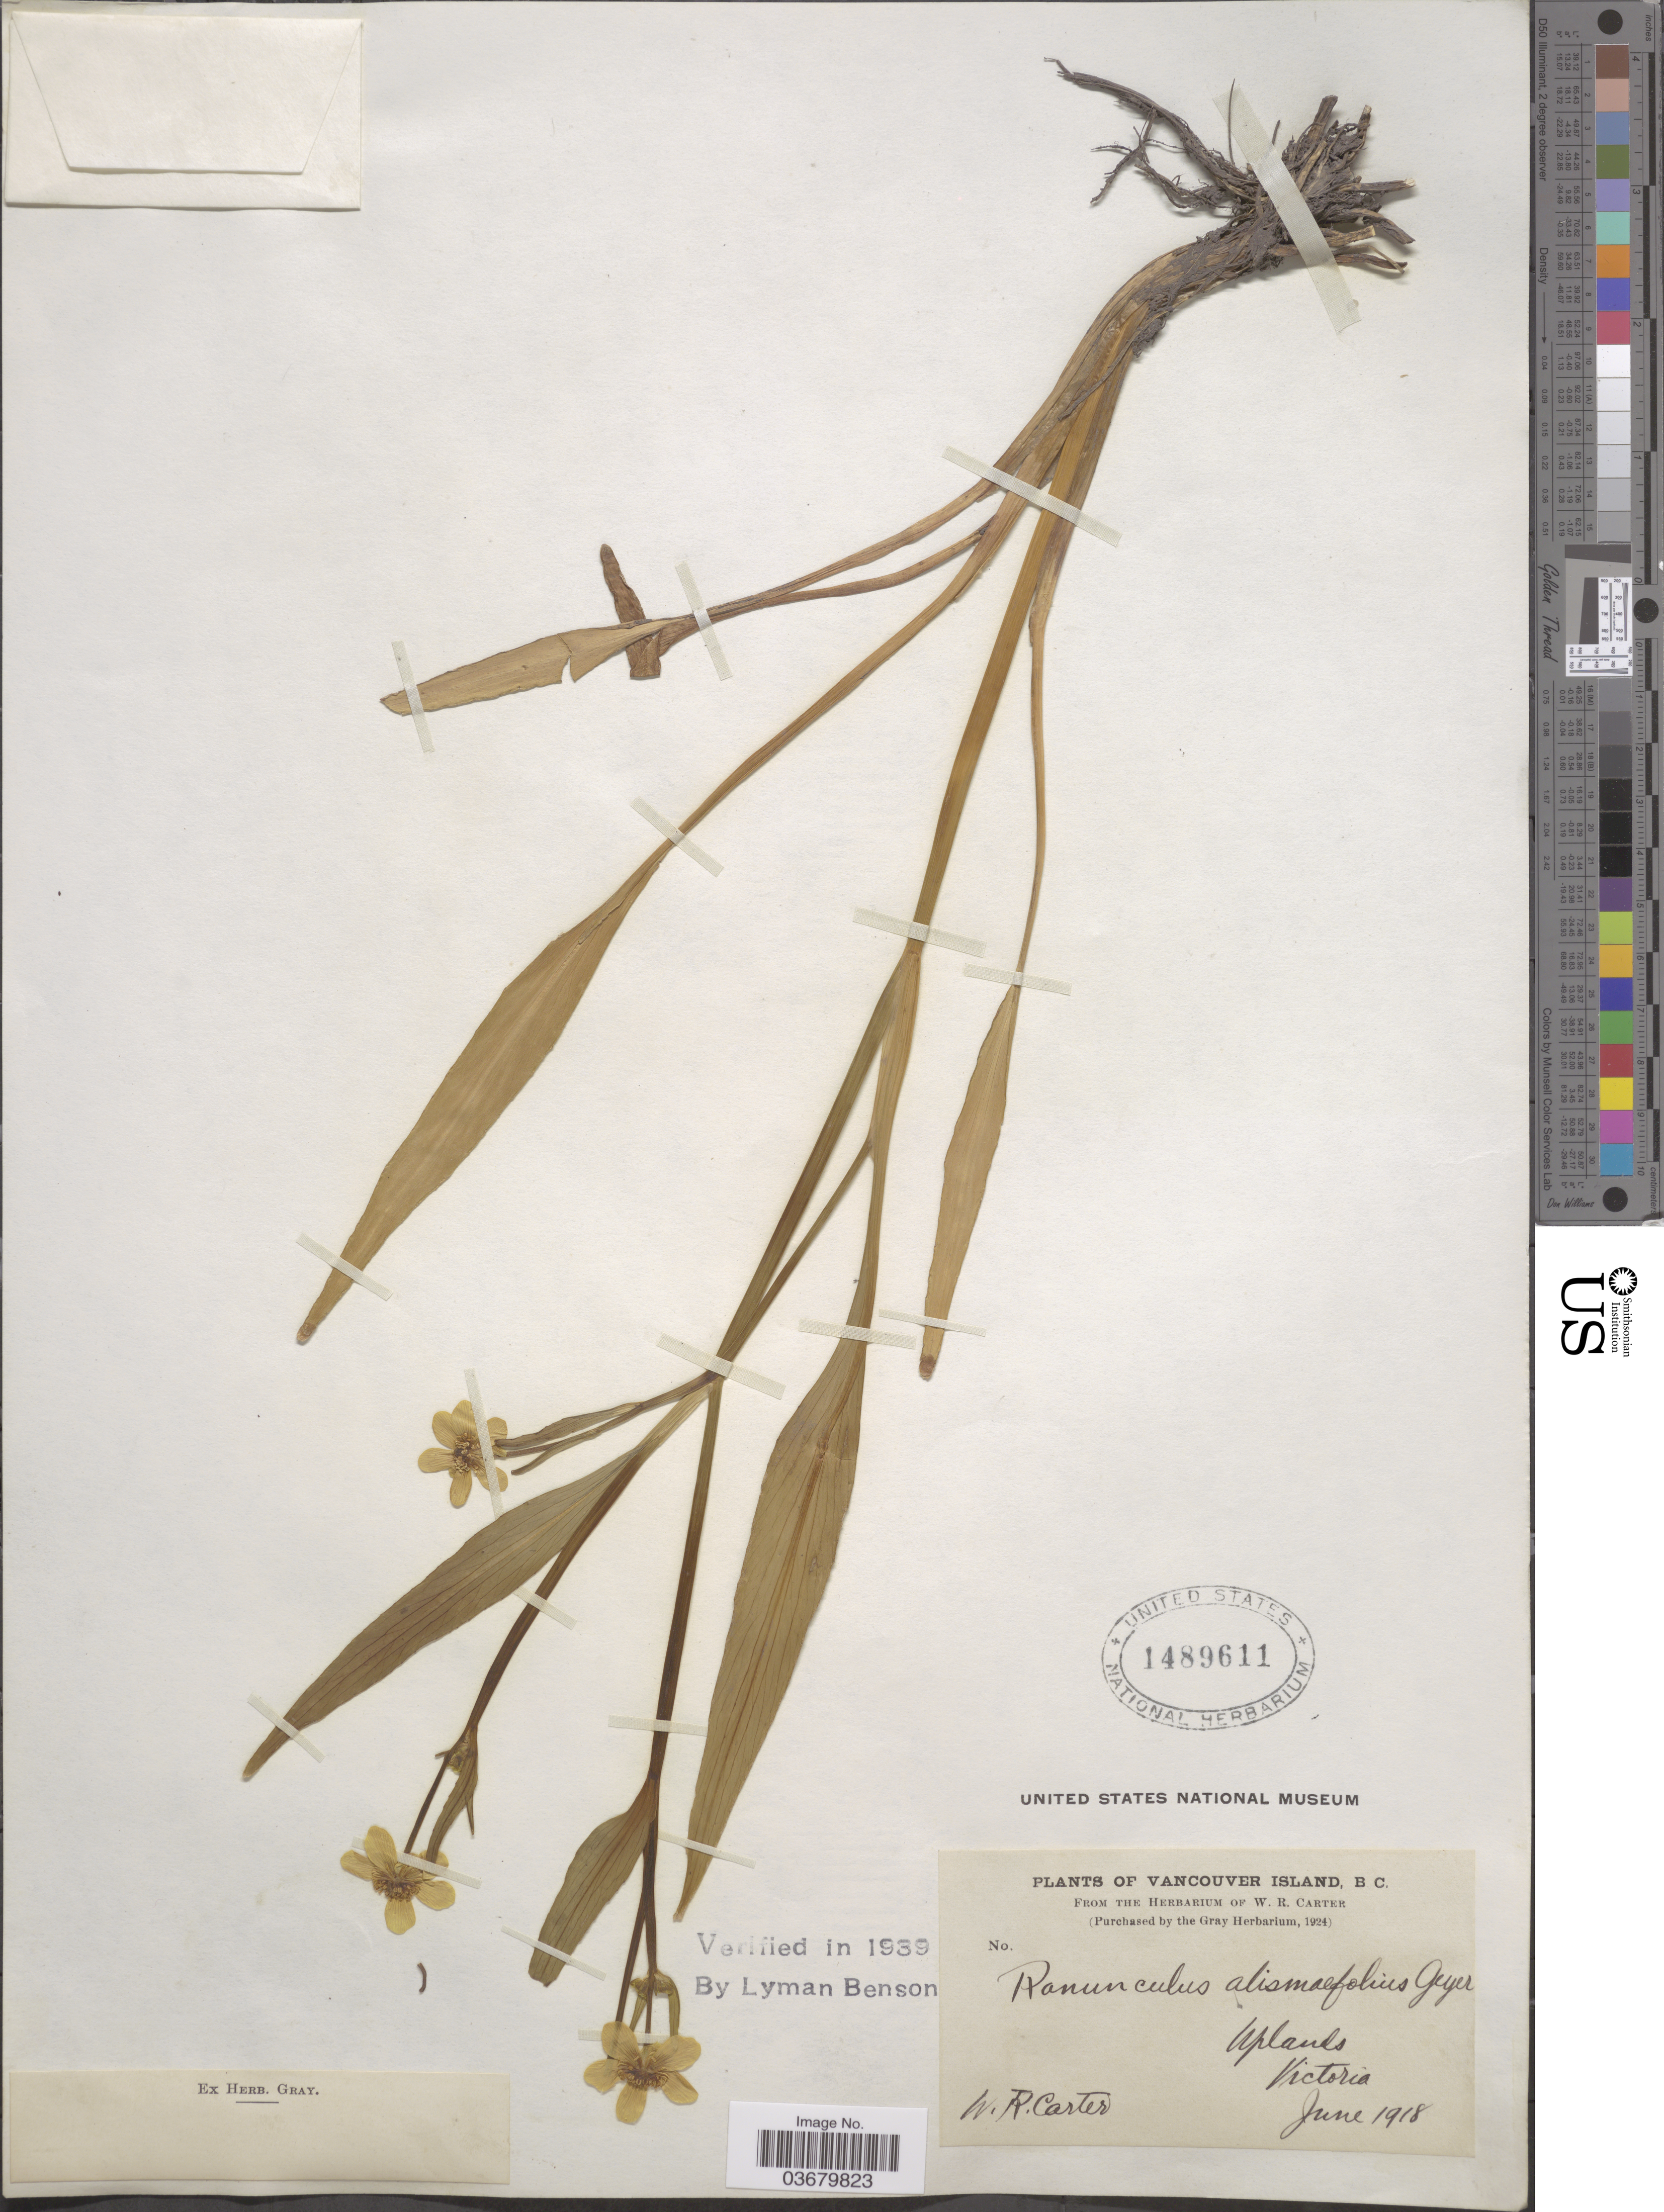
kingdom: Plantae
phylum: Tracheophyta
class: Magnoliopsida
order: Ranunculales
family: Ranunculaceae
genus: Ranunculus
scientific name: Ranunculus alismifolius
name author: Geyer ex Benth.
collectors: W. R. Carter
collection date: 1918-06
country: Canada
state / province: British Columbia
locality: Vancouver Island. Uplands Victoria.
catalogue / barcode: US 1489611